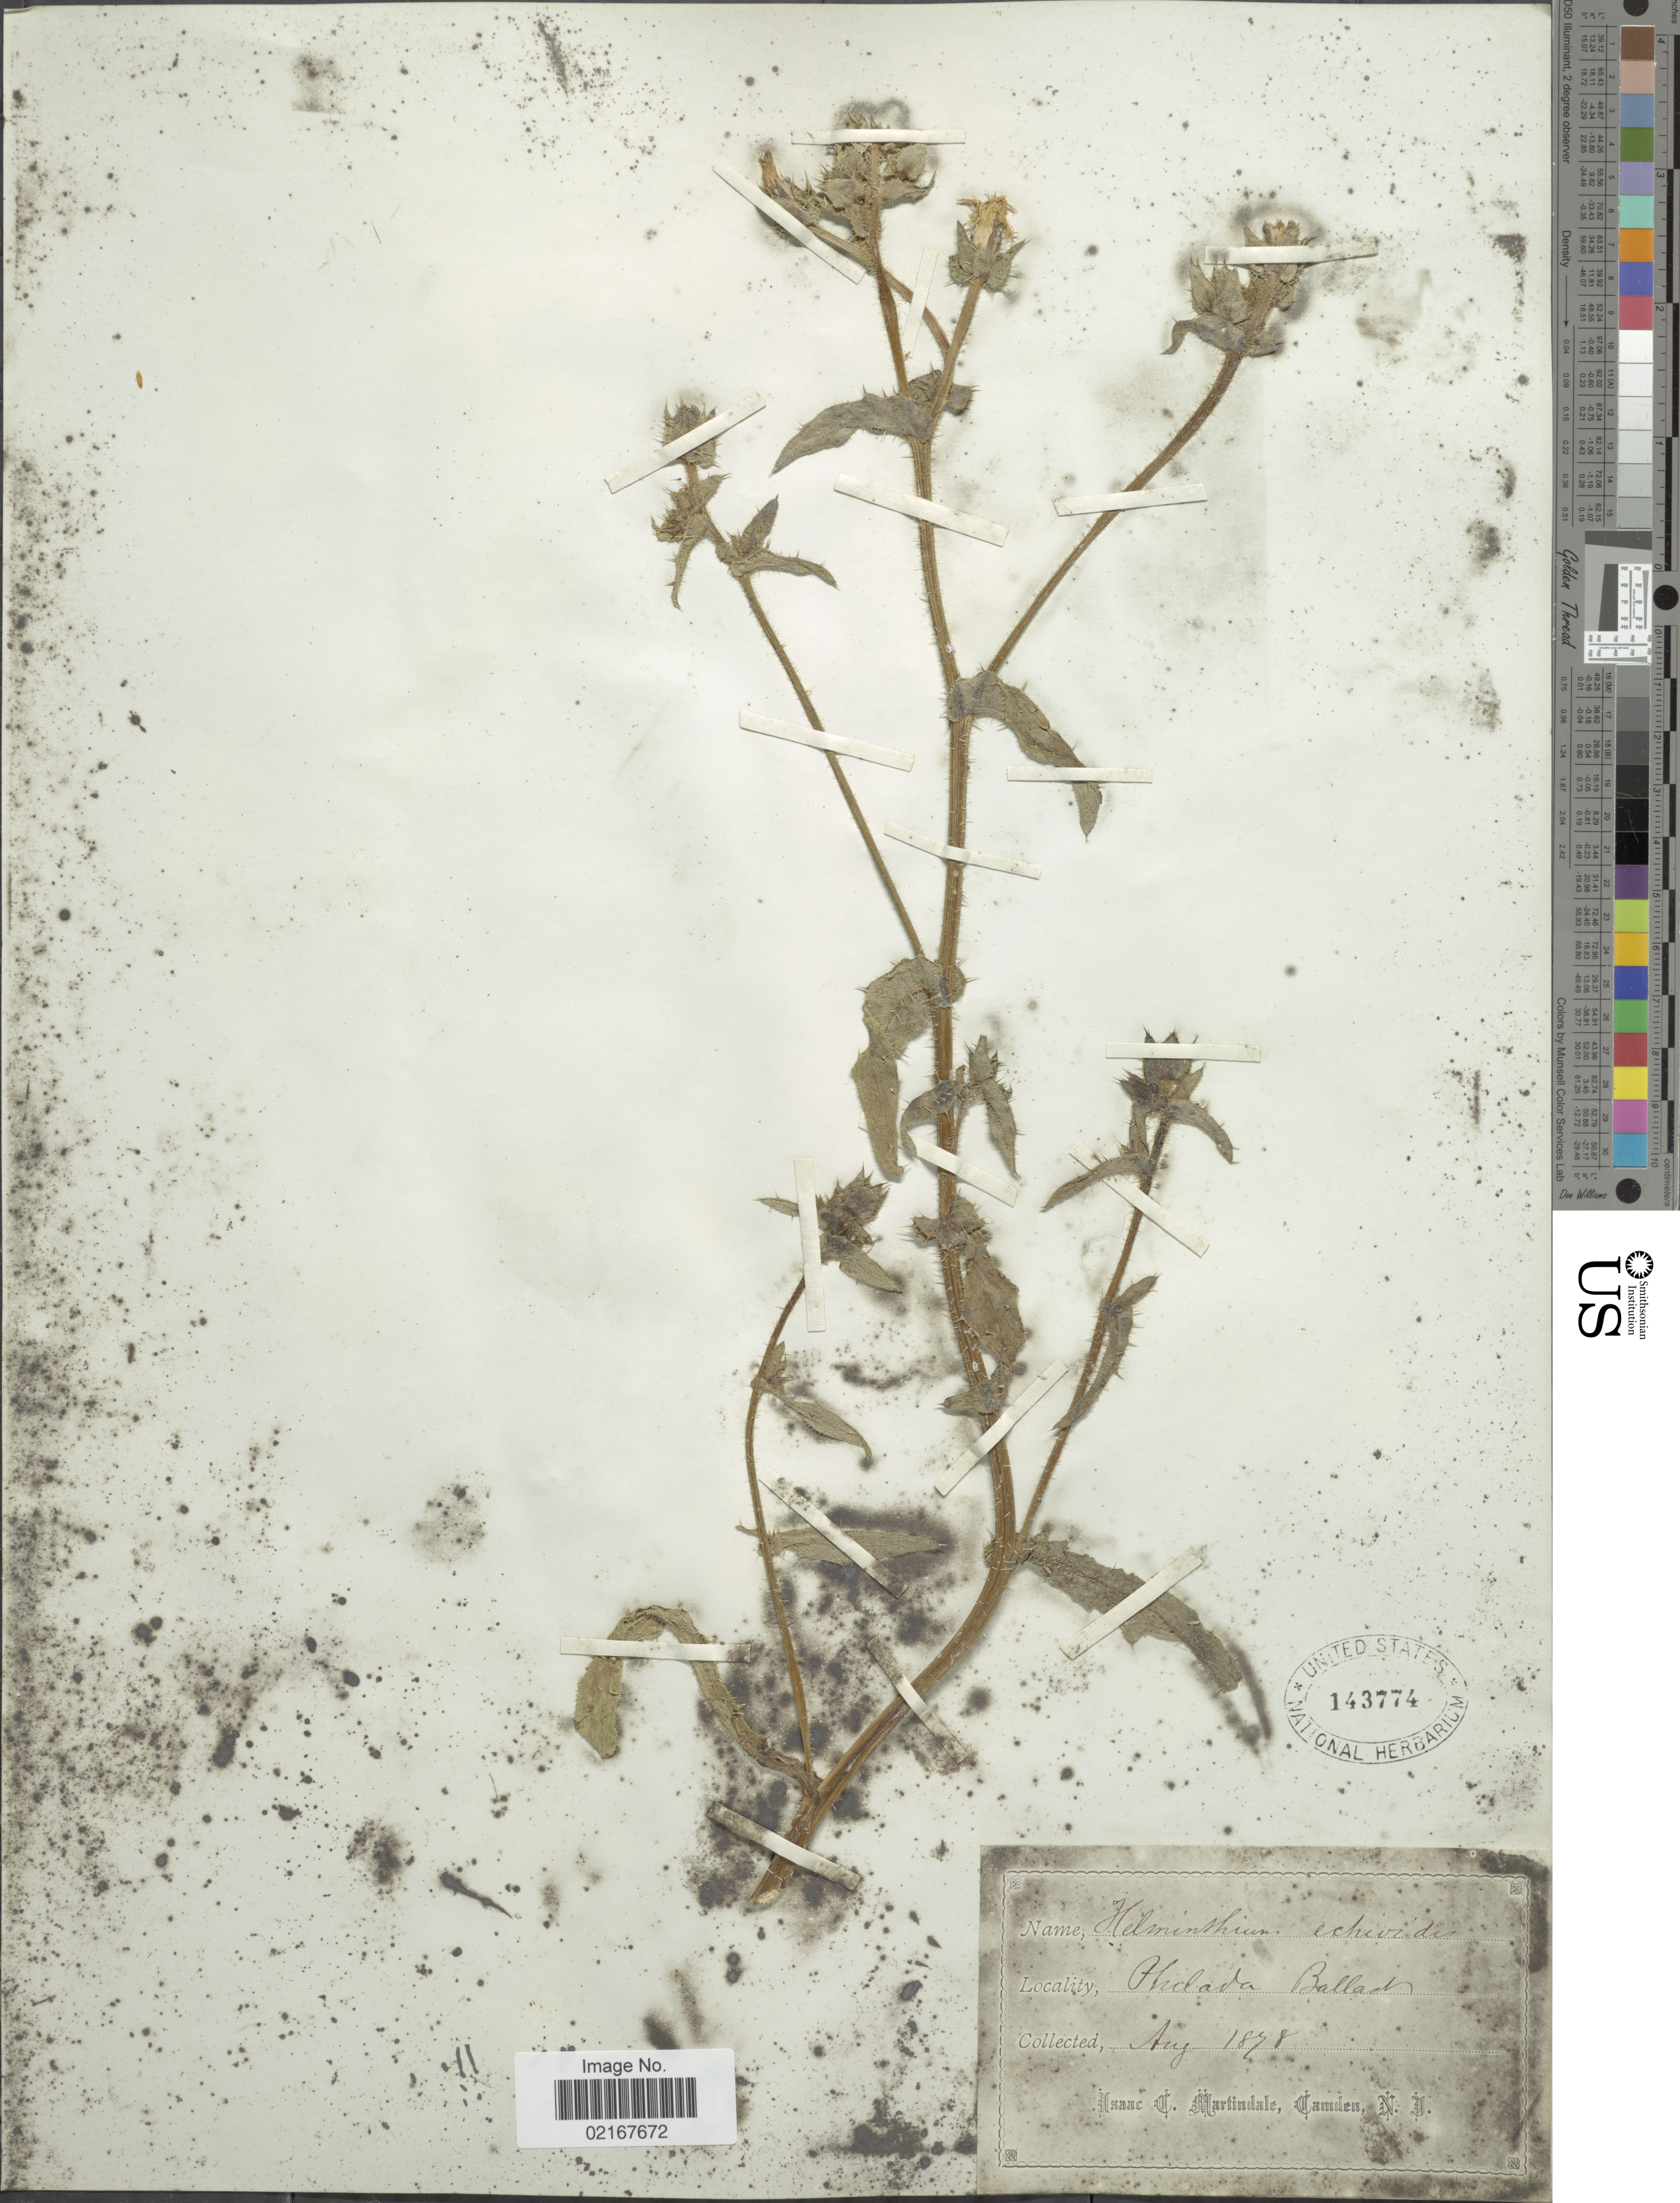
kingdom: Plantae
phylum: Tracheophyta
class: Magnoliopsida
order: Asterales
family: Asteraceae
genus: Helminthotheca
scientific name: Helminthotheca echioides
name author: (L.) Holub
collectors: I. C. Martindale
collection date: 1878-08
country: United States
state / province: Pennsylvania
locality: Ballast, Phila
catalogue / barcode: US 143774